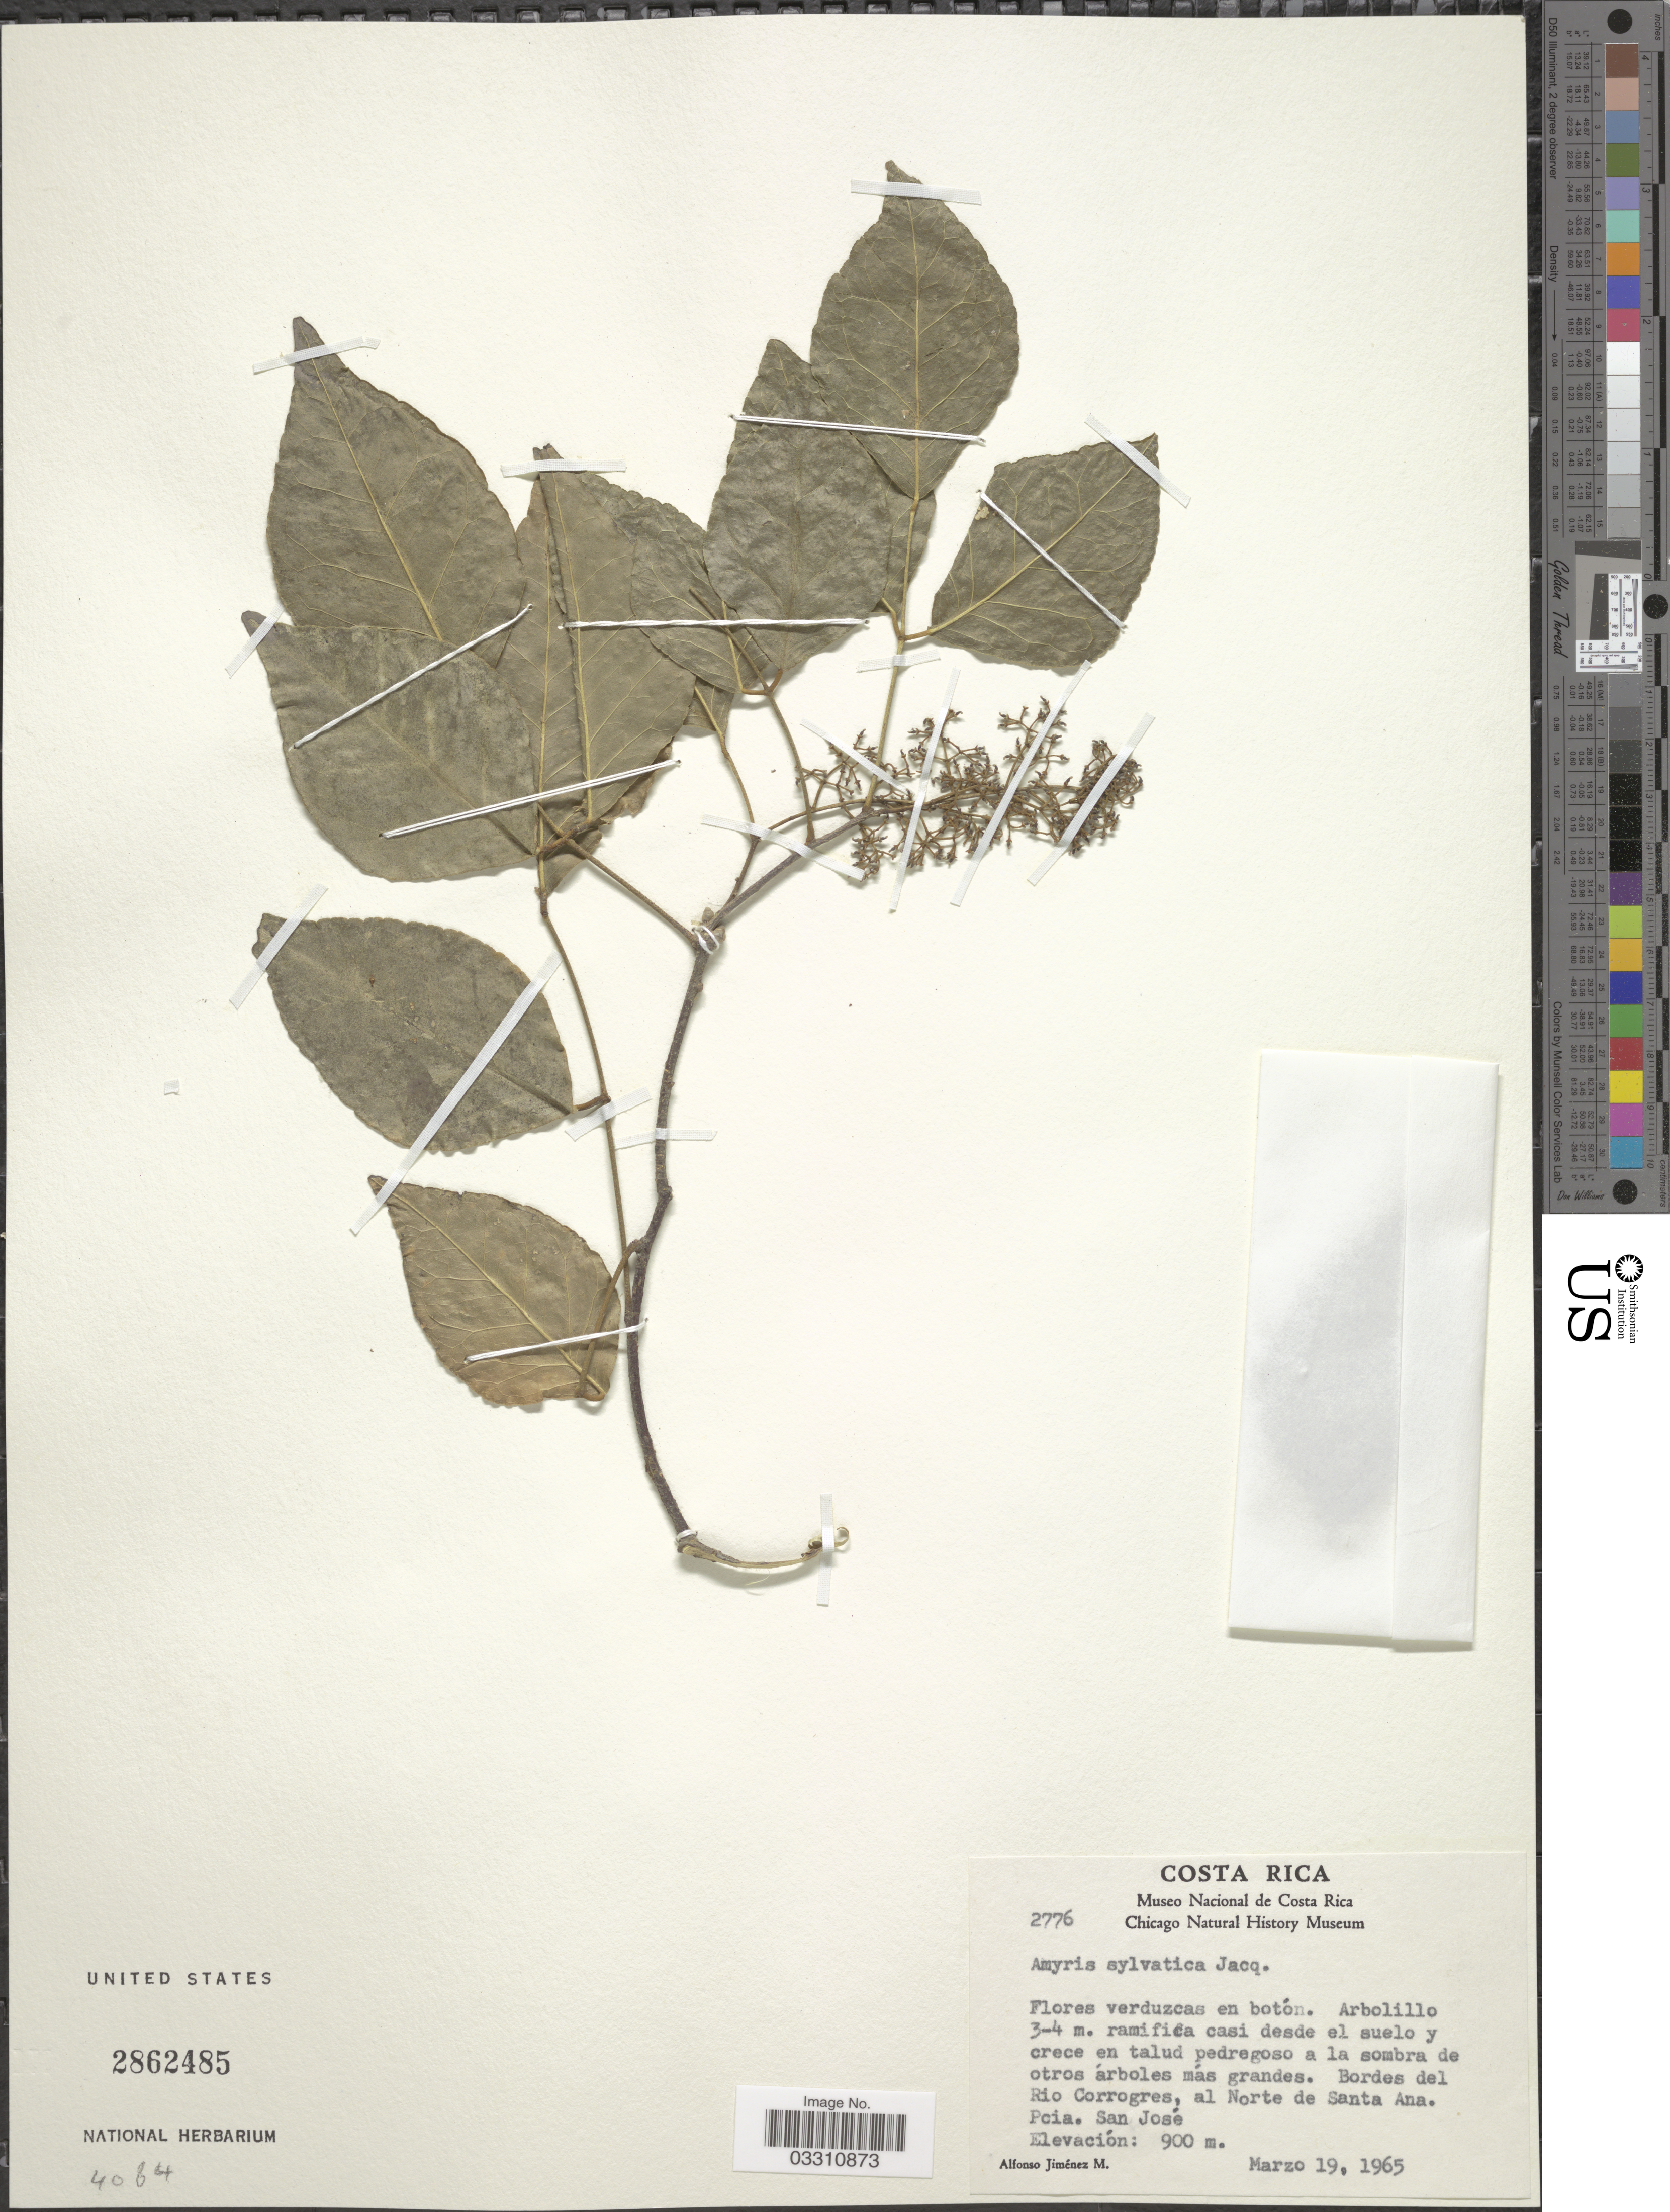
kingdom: Plantae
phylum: Tracheophyta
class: Magnoliopsida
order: Sapindales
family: Rutaceae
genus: Amyris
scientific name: Amyris elemifera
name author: L.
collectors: A. Jimenez M.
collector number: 2776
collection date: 1965-03-19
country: Costa Rica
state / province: San José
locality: Bordes del Rio Corrogres, al Norte de Santa Ana. Pcia. San José.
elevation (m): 900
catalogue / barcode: US 2862485